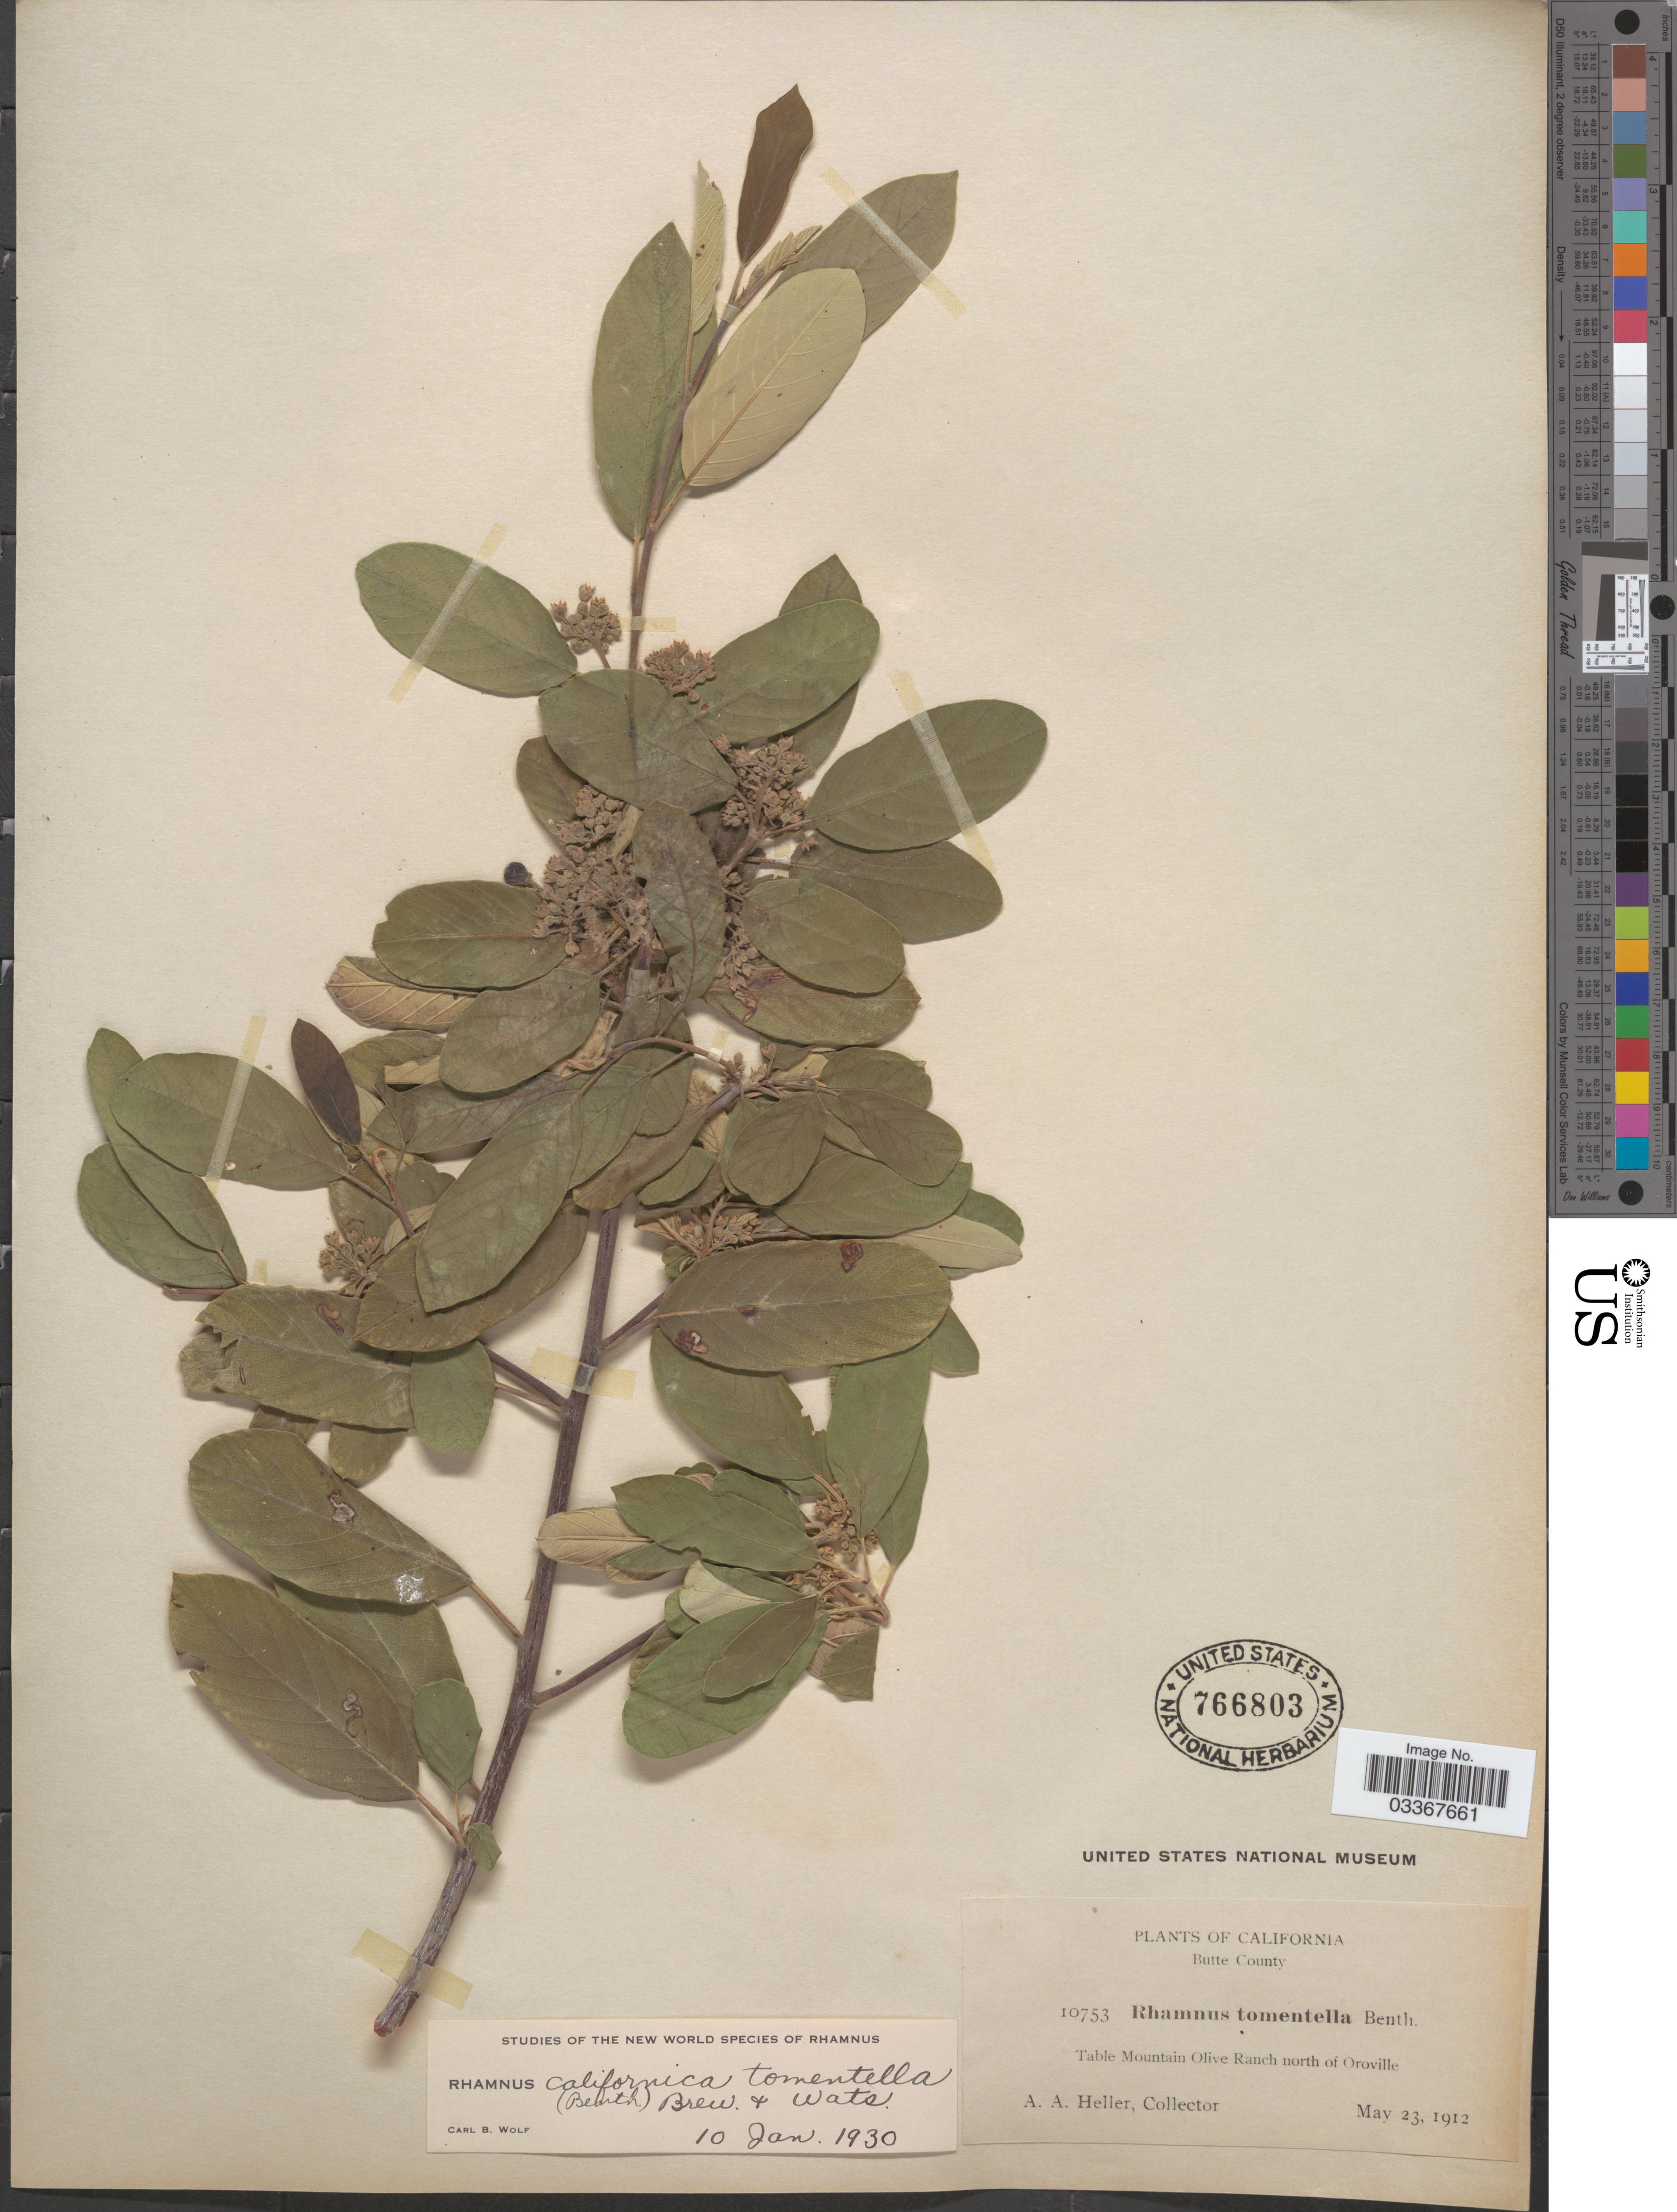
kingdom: Plantae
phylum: Tracheophyta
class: Magnoliopsida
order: Rosales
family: Rhamnaceae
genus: Frangula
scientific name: Frangula californica subsp. tomentella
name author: (Benth.) Kartesz & Gandhi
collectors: A. A. Heller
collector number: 10753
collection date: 1912-05-23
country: United States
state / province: California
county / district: Butte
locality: Butte County, Table Mountain Olive Ranch north of Oroville.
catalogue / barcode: US 766803